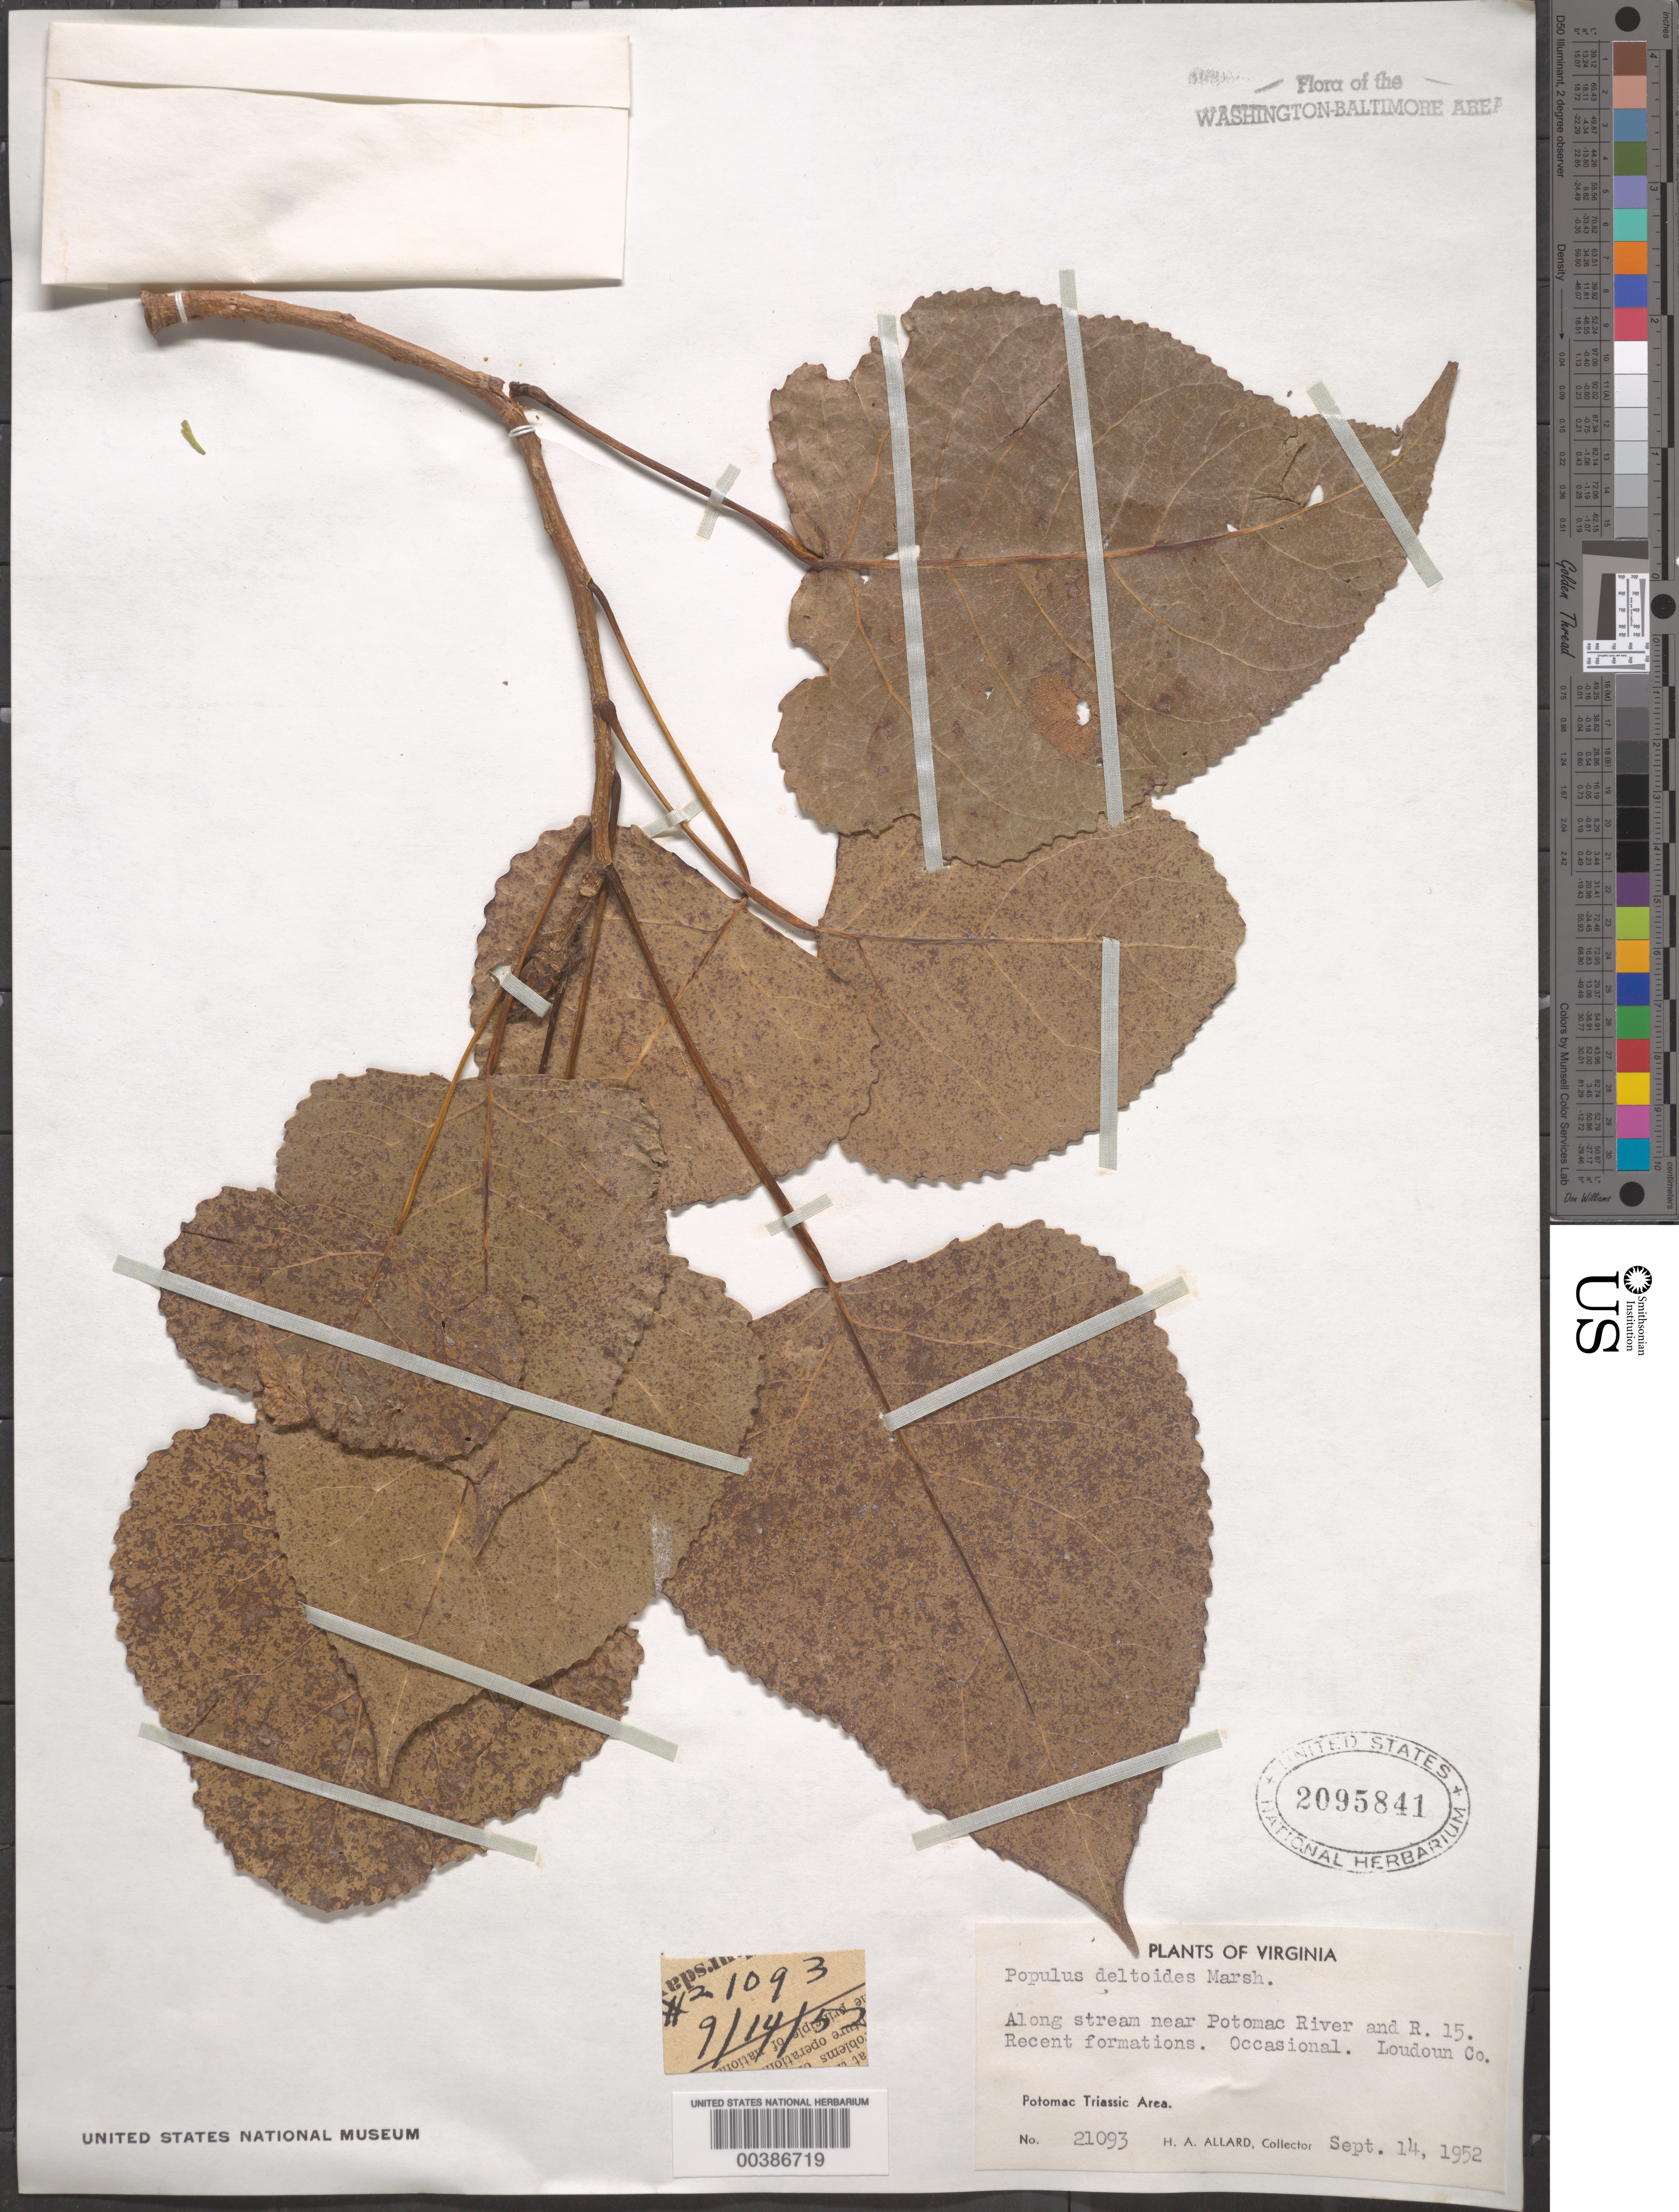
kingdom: Plantae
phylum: Tracheophyta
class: Magnoliopsida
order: Malpighiales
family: Salicaceae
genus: Populus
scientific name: Populus deltoides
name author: W. Bartram ex Marshall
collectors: H. A. Allard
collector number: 21093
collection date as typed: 14 Sep 1952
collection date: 1952-09-14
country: United States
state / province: Virginia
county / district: Loudoun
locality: Potomac River tributary stream near Route 15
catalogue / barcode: US 2095841